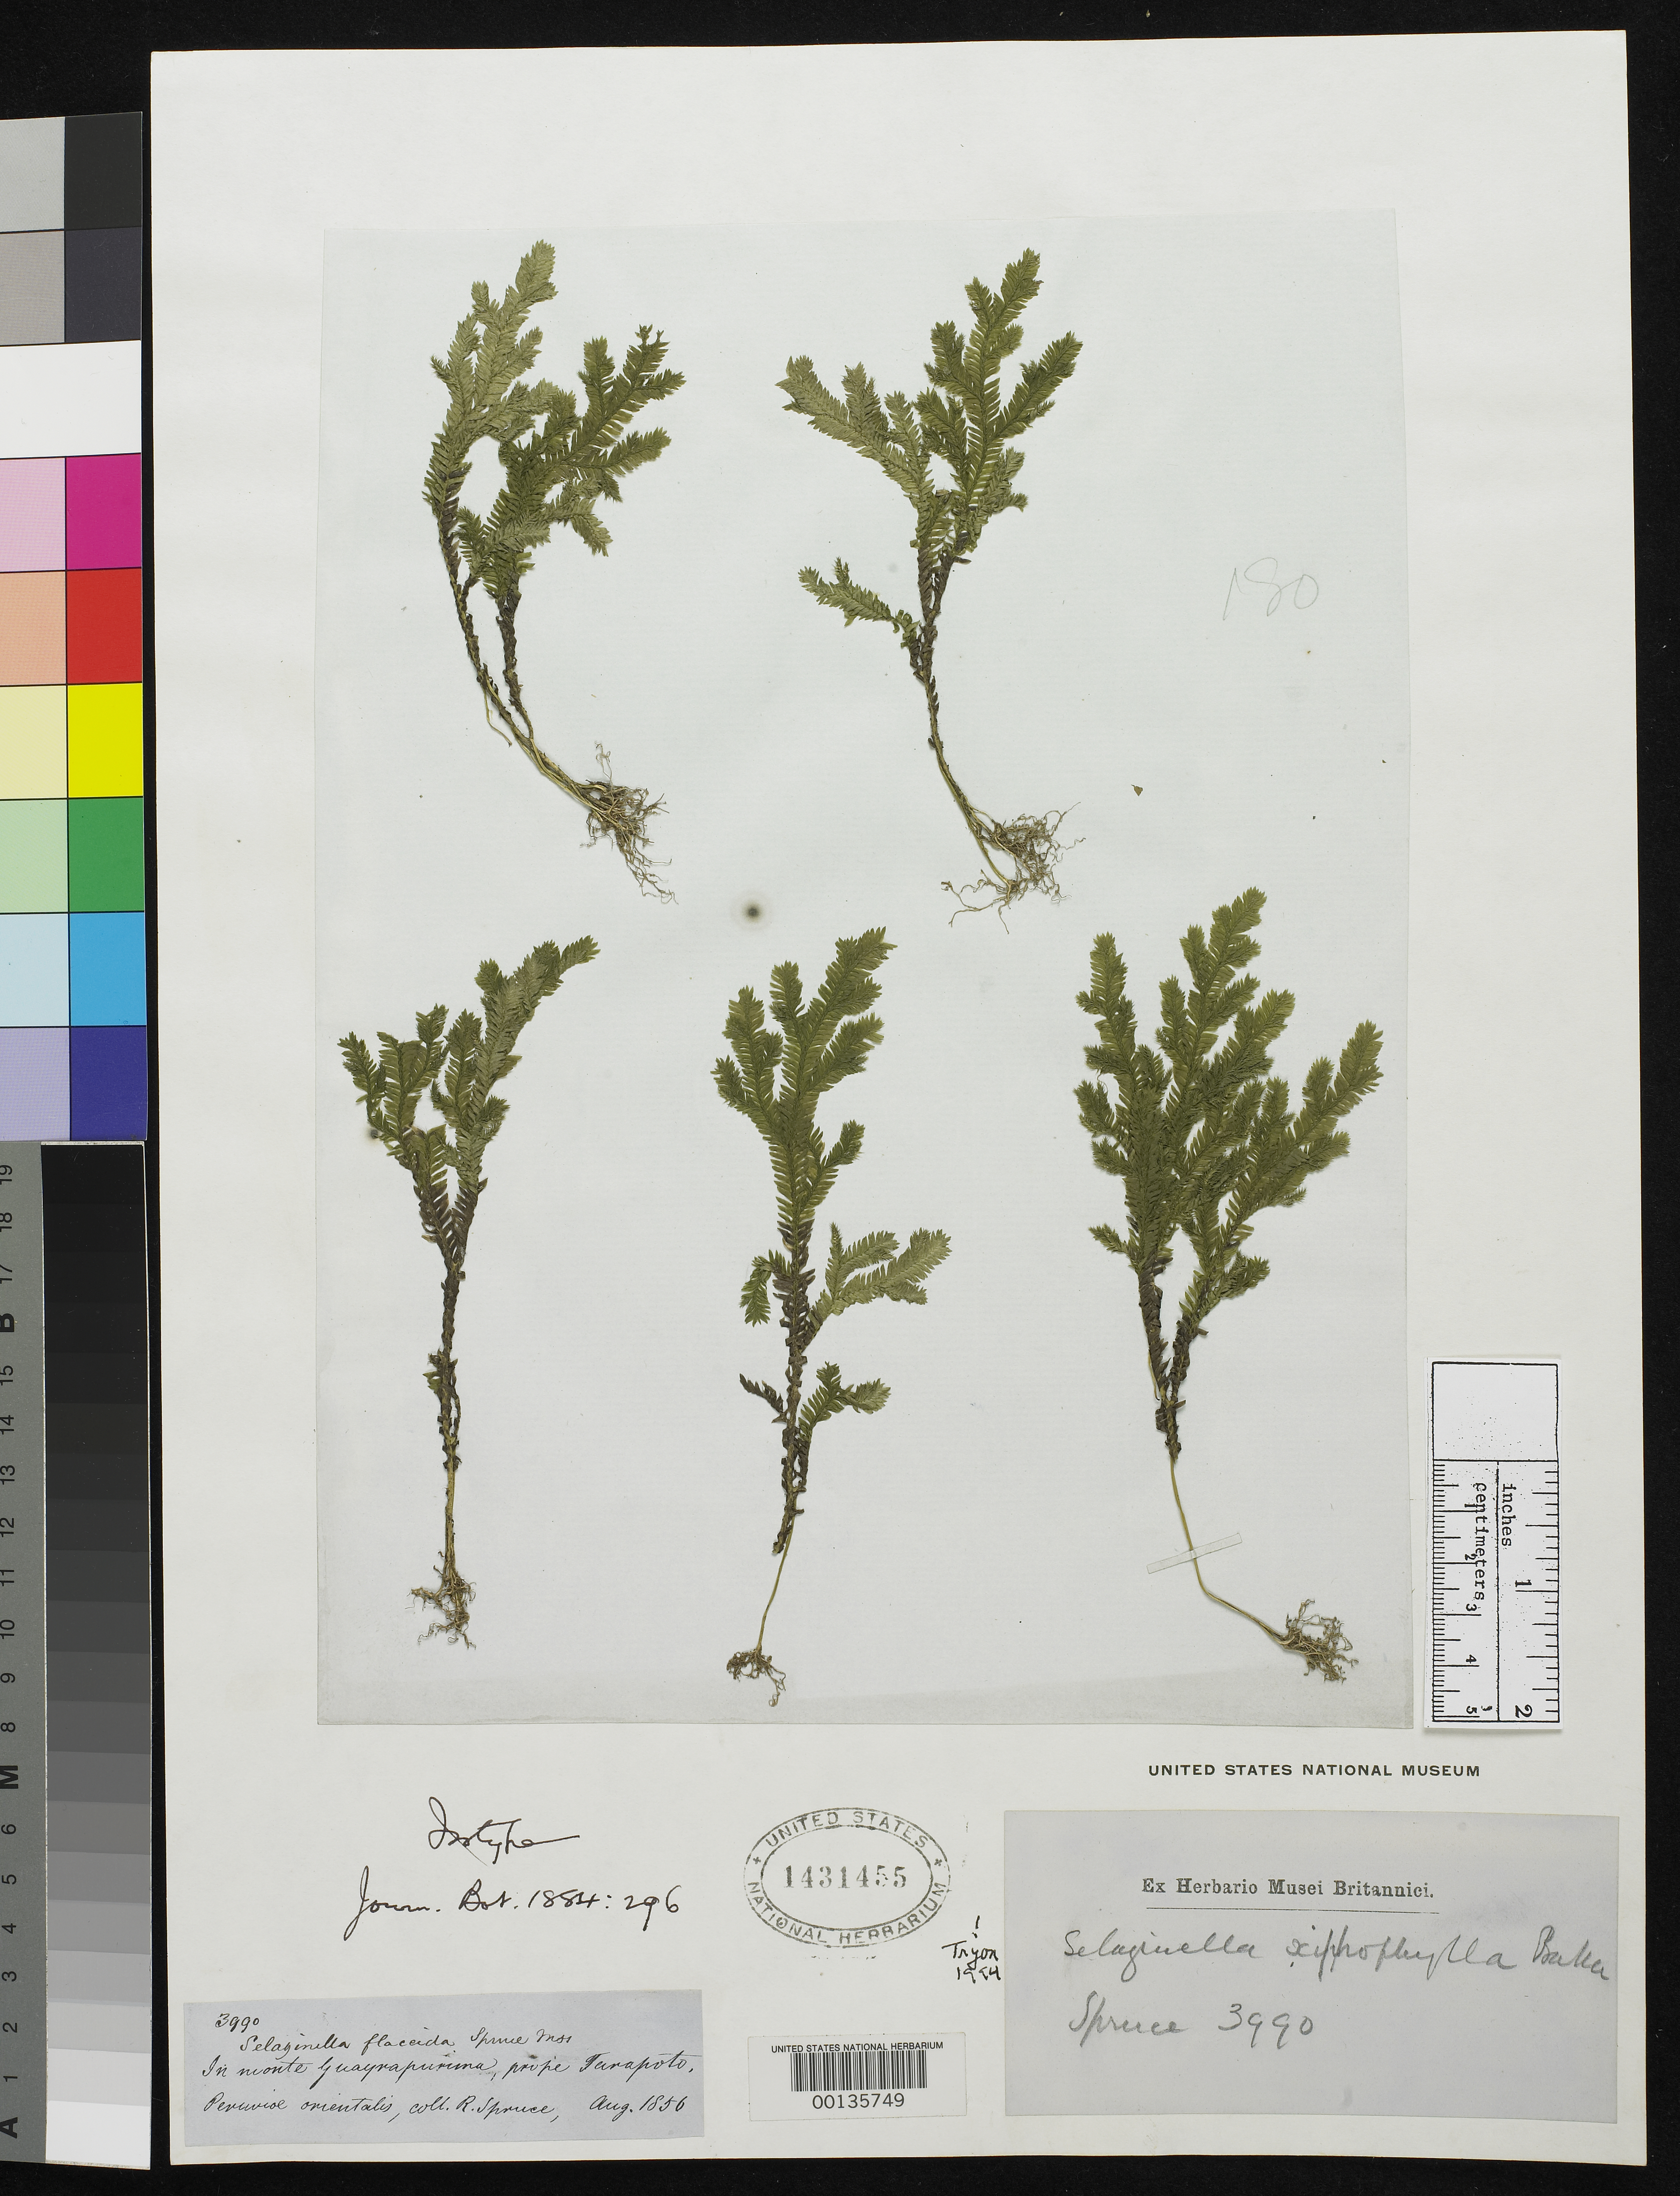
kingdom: Plantae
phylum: Tracheophyta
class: Lycopodiopsida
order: Selaginellales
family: Selaginellaceae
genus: Selaginella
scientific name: Selaginella xiphophylla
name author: Baker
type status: Isotype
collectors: R. Spruce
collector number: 3990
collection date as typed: Aug 1856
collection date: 1856-08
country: Peru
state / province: San Martín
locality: in Monte Guayrapurima, prope Tarapoto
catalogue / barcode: US 1431455